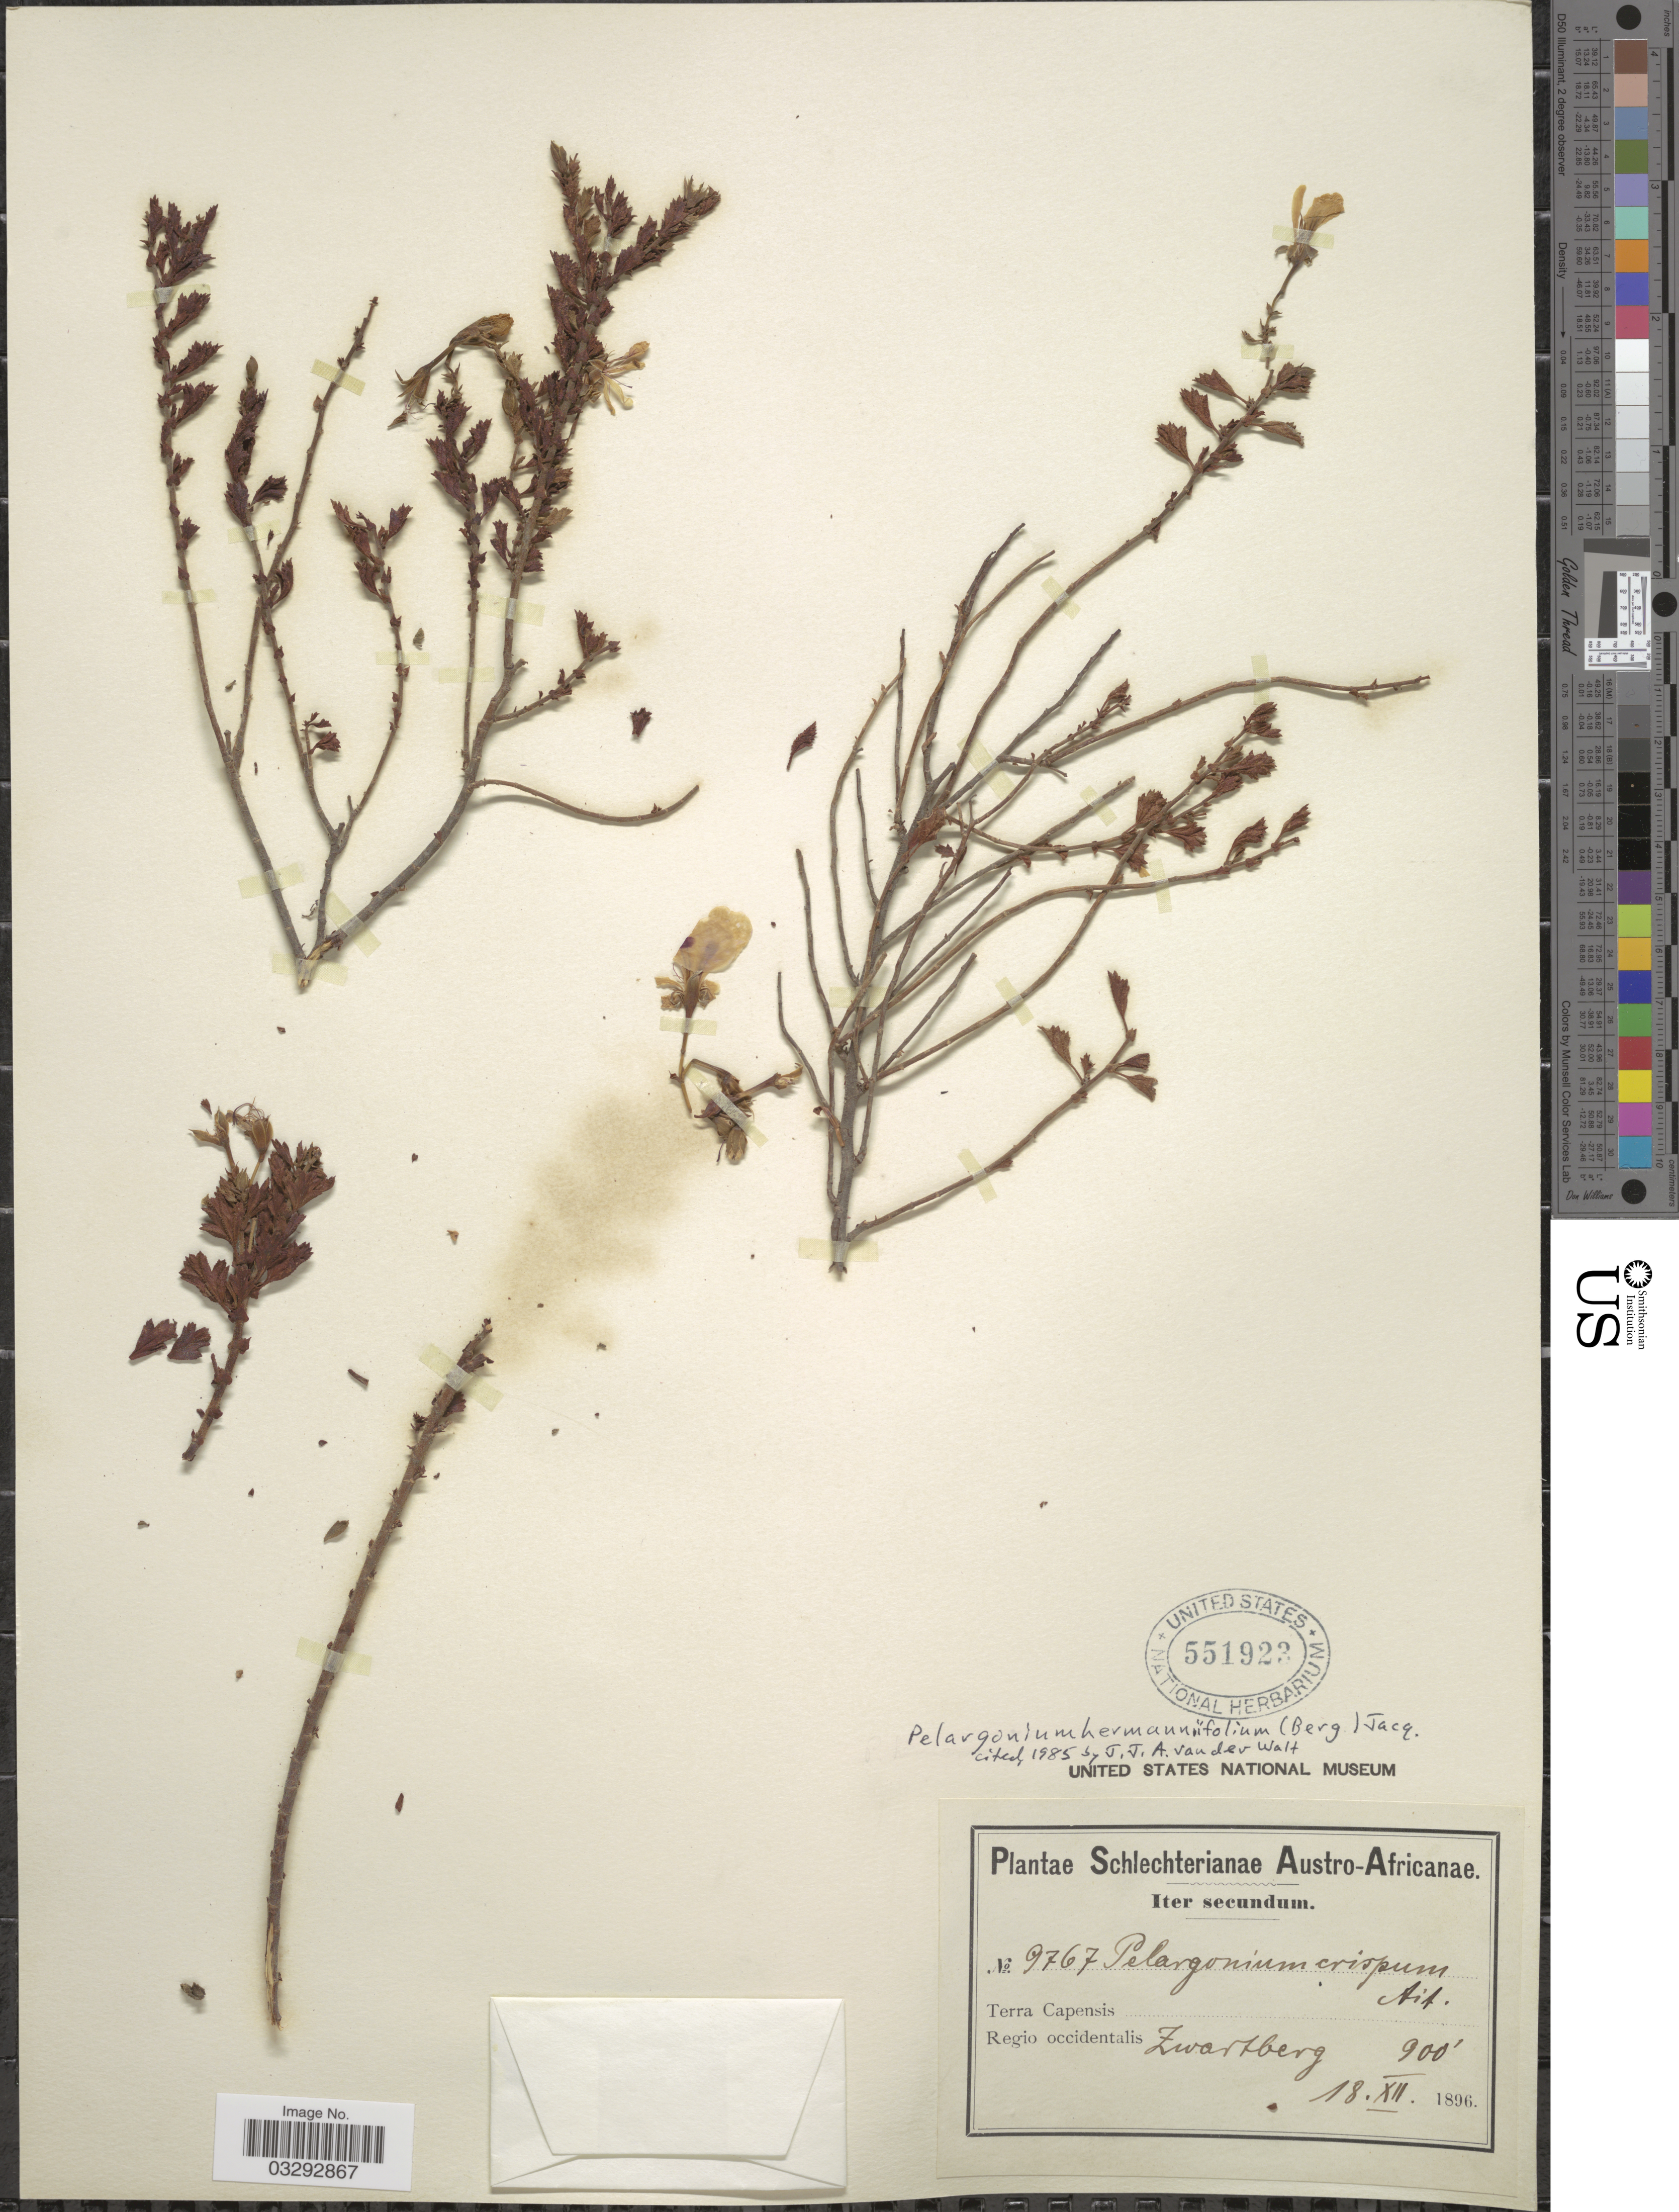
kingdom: Plantae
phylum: Tracheophyta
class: Magnoliopsida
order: Geraniales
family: Geraniaceae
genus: Pelargonium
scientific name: Pelargonium hermanniifolium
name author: Jacq.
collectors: Schlechter, --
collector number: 9767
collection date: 1896-12-18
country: South Africa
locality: Austro-Africanae, Terra Capensis, Regio occidentalis, Zwartberg.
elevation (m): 274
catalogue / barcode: US 551923